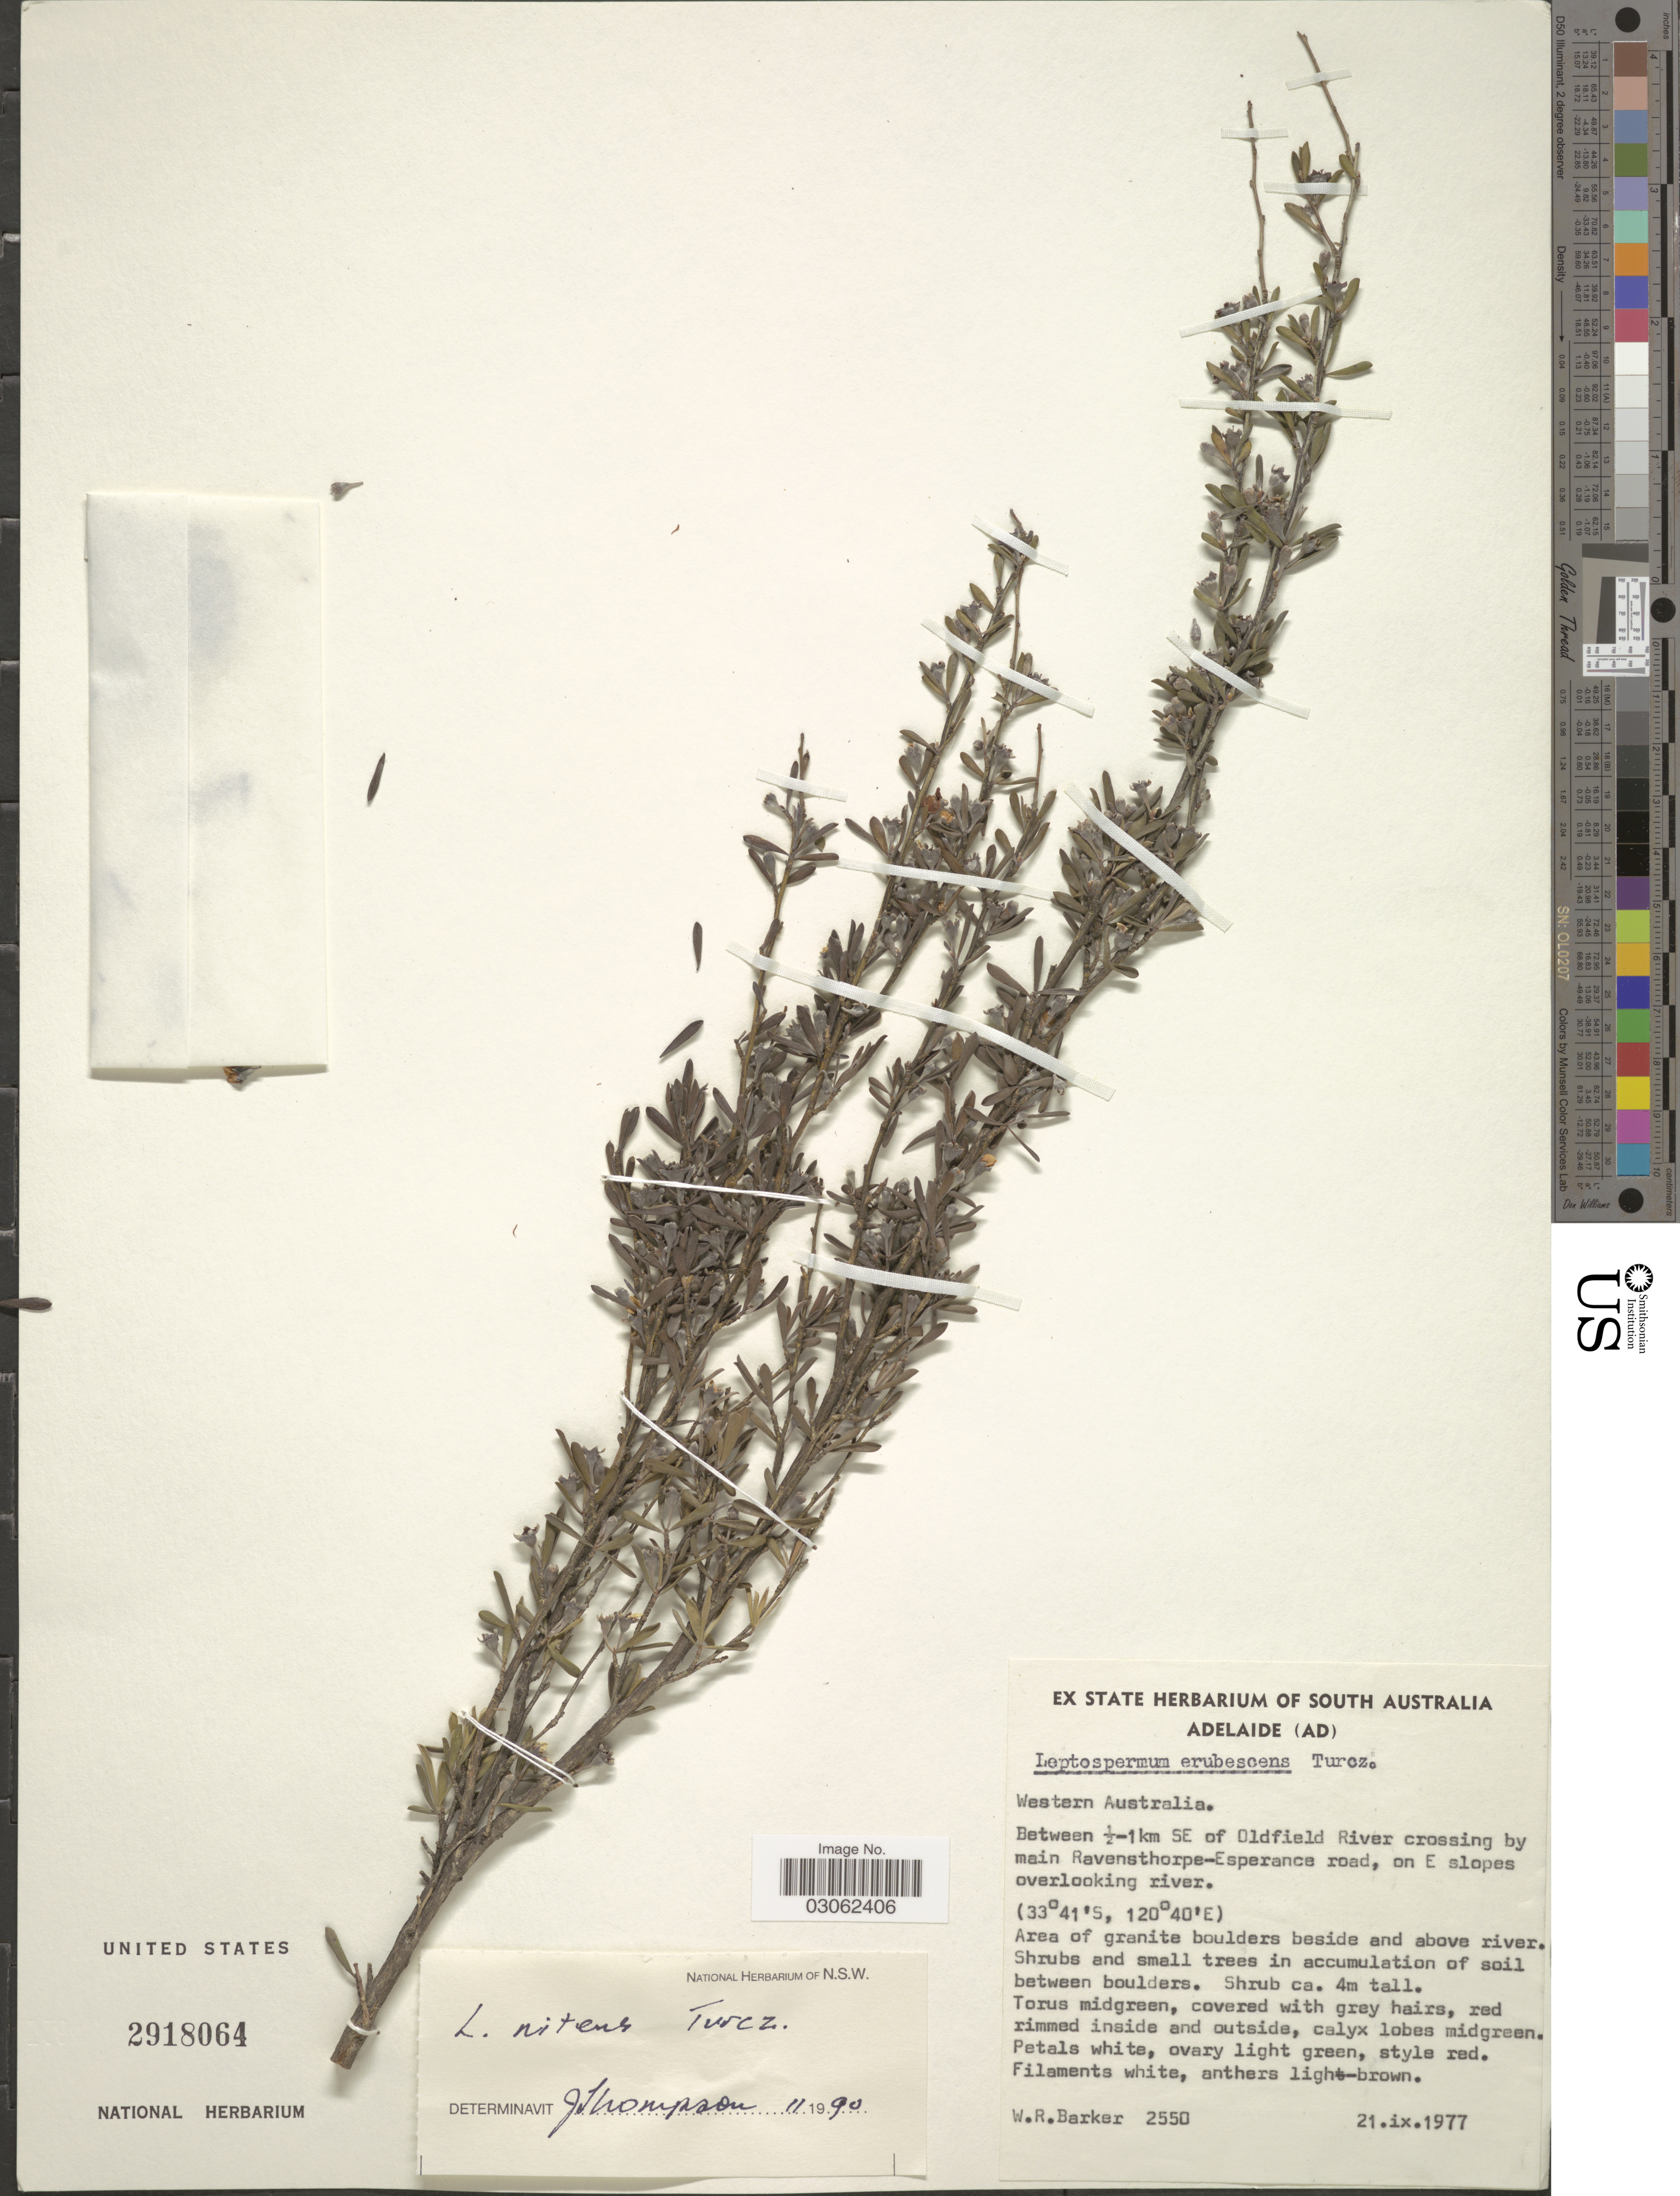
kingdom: Plantae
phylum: Tracheophyta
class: Magnoliopsida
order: Myrtales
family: Myrtaceae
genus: Leptospermopsis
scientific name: Leptospermopsis niterns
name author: (Turcz.) P.G. Wilson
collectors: W. R. Barker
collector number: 2550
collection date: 1977-09-21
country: Australia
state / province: Western Australia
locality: Between ½-1km SE of Oldfield River crossing by main Ravensthorpe-Esperance road, on E slopes overlooking river. Area of granite boulders beside and above river.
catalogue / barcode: US 2918064